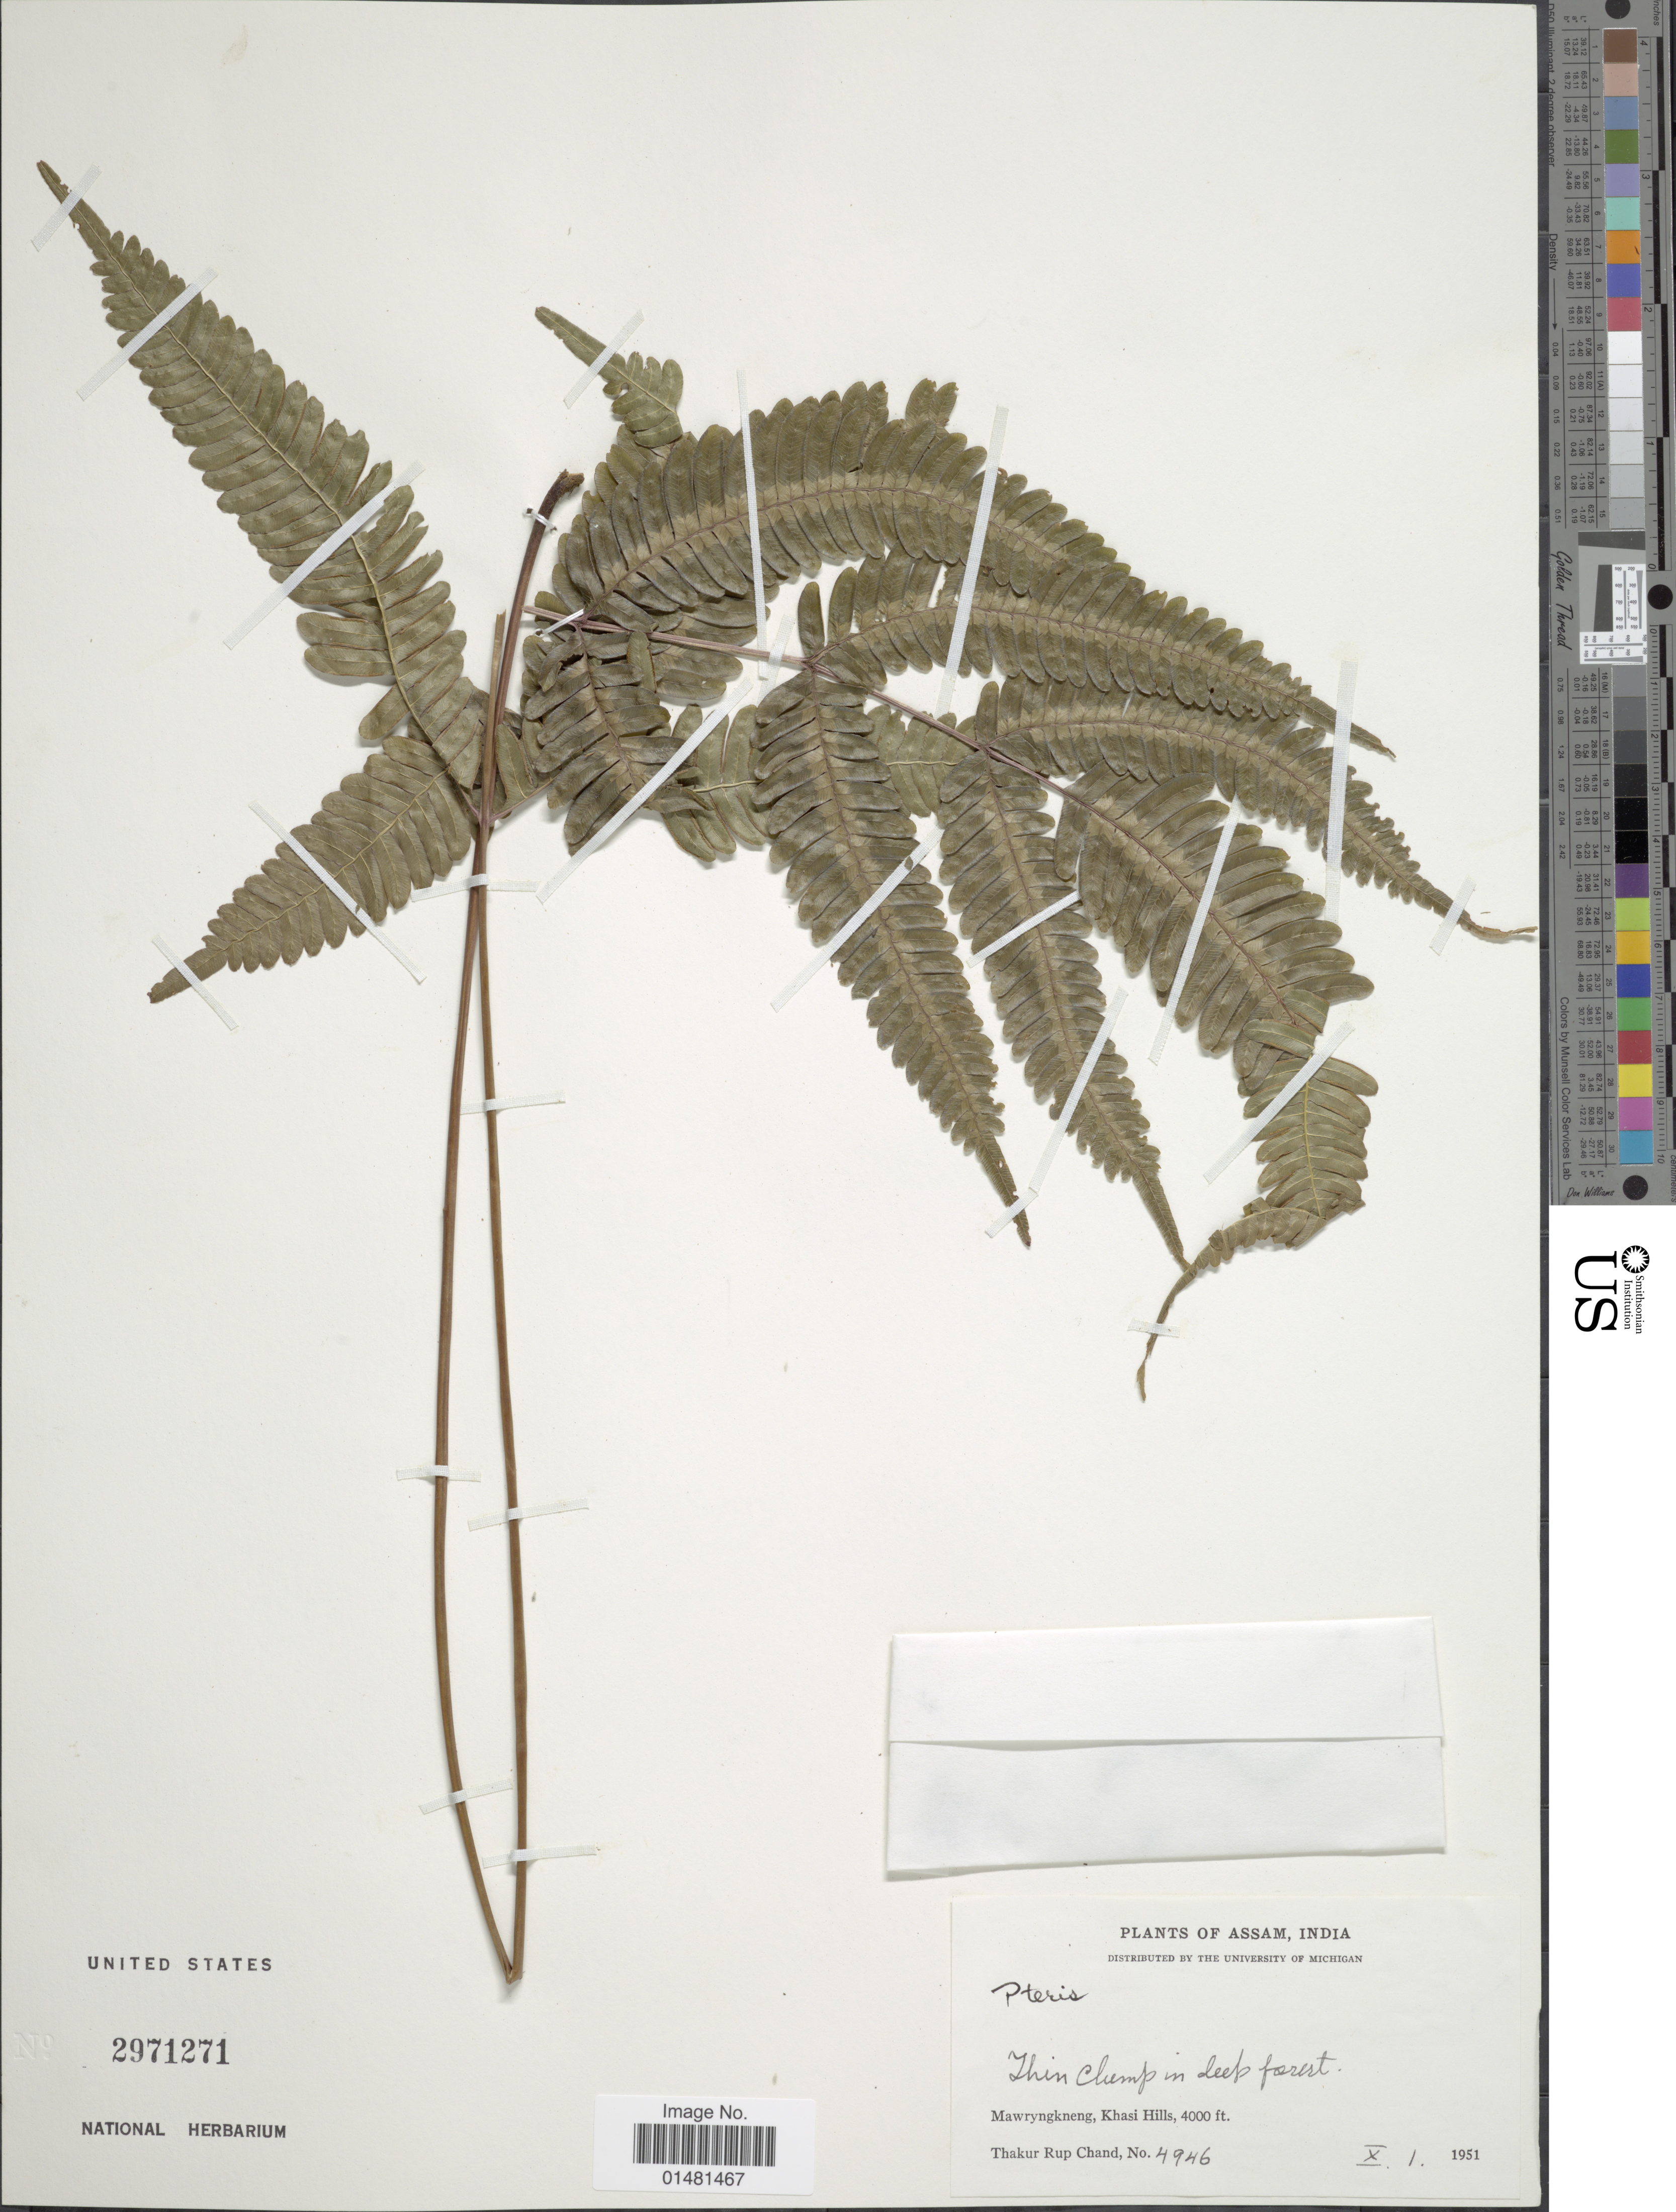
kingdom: Plantae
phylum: Tracheophyta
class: Polypodiopsida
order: Polypodiales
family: Pteridaceae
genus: Pteris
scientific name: Pteris sp.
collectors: T. R. Chand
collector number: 4946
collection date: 1951-10-01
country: India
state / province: Meghalaya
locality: Mawryngkneng, Khasi Hills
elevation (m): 1219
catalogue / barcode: US 2971271